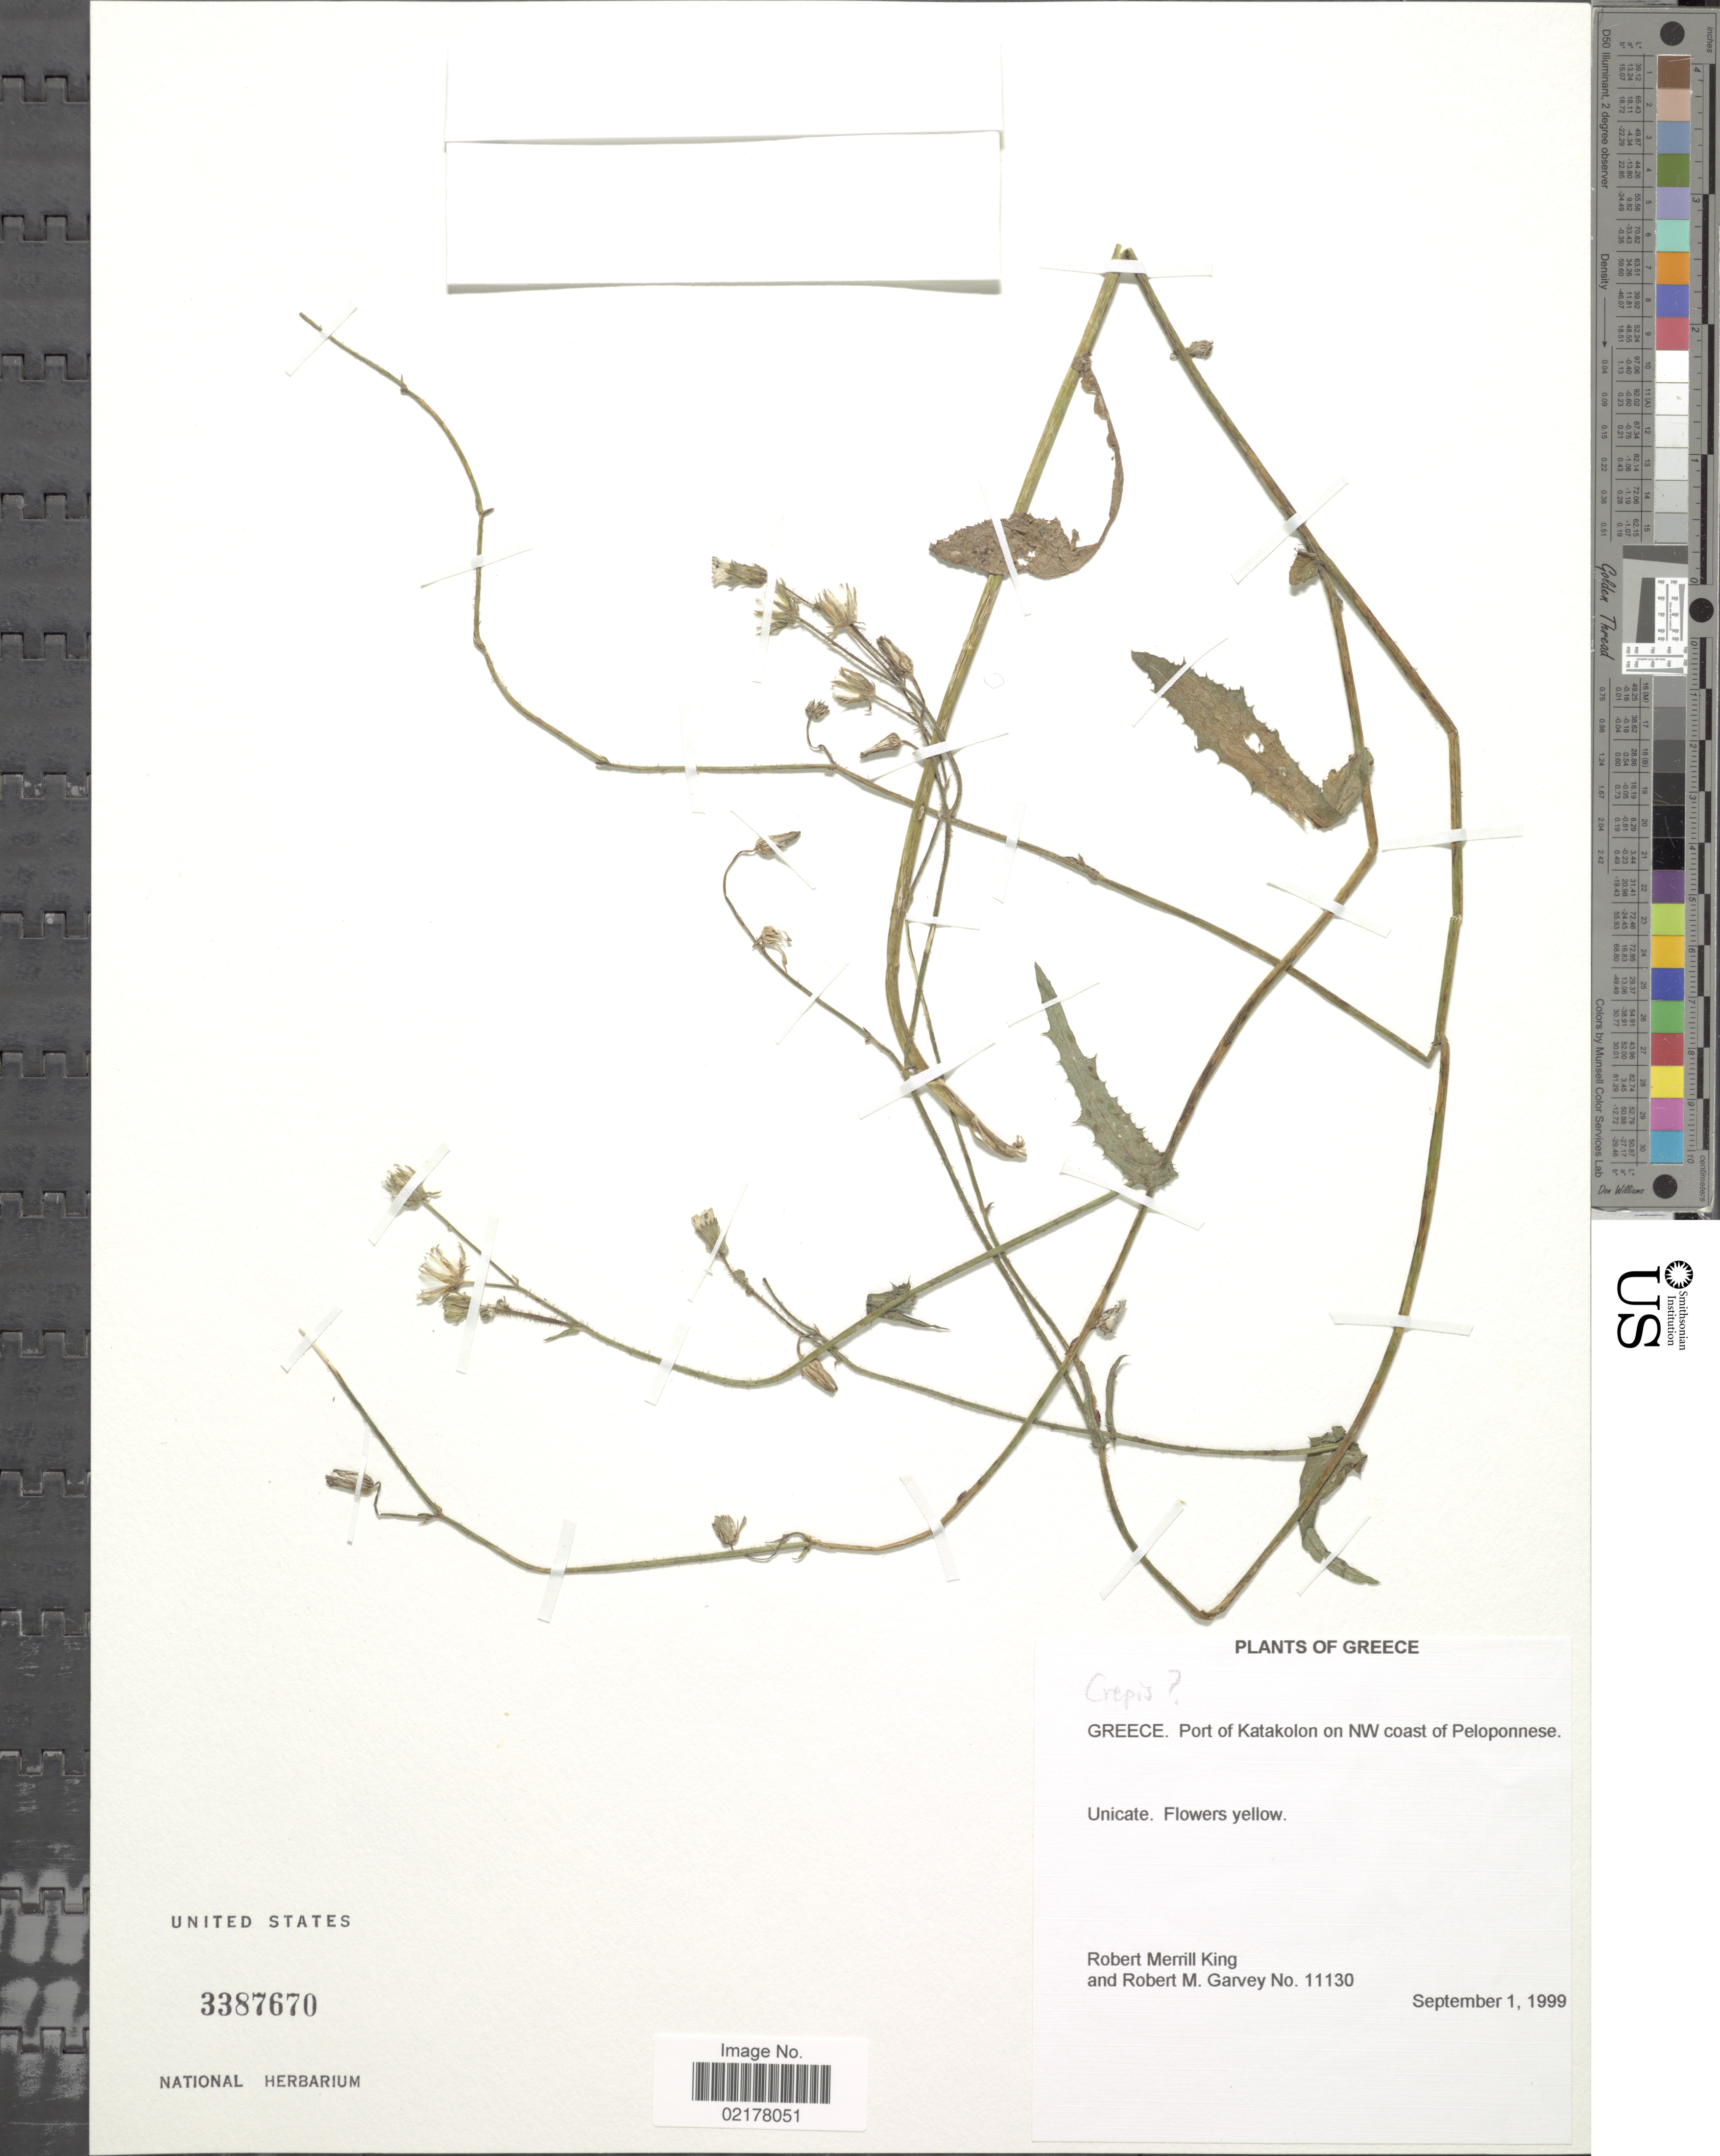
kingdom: Plantae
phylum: Tracheophyta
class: Magnoliopsida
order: Asterales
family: Asteraceae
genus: Crepis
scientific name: Crepis sp.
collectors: R. M. King & R. Garvey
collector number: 11130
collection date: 1999-09-01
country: Greece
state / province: Peloponnese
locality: Port of Katakolon on NW coast of Peloponnese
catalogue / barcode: US 3387670